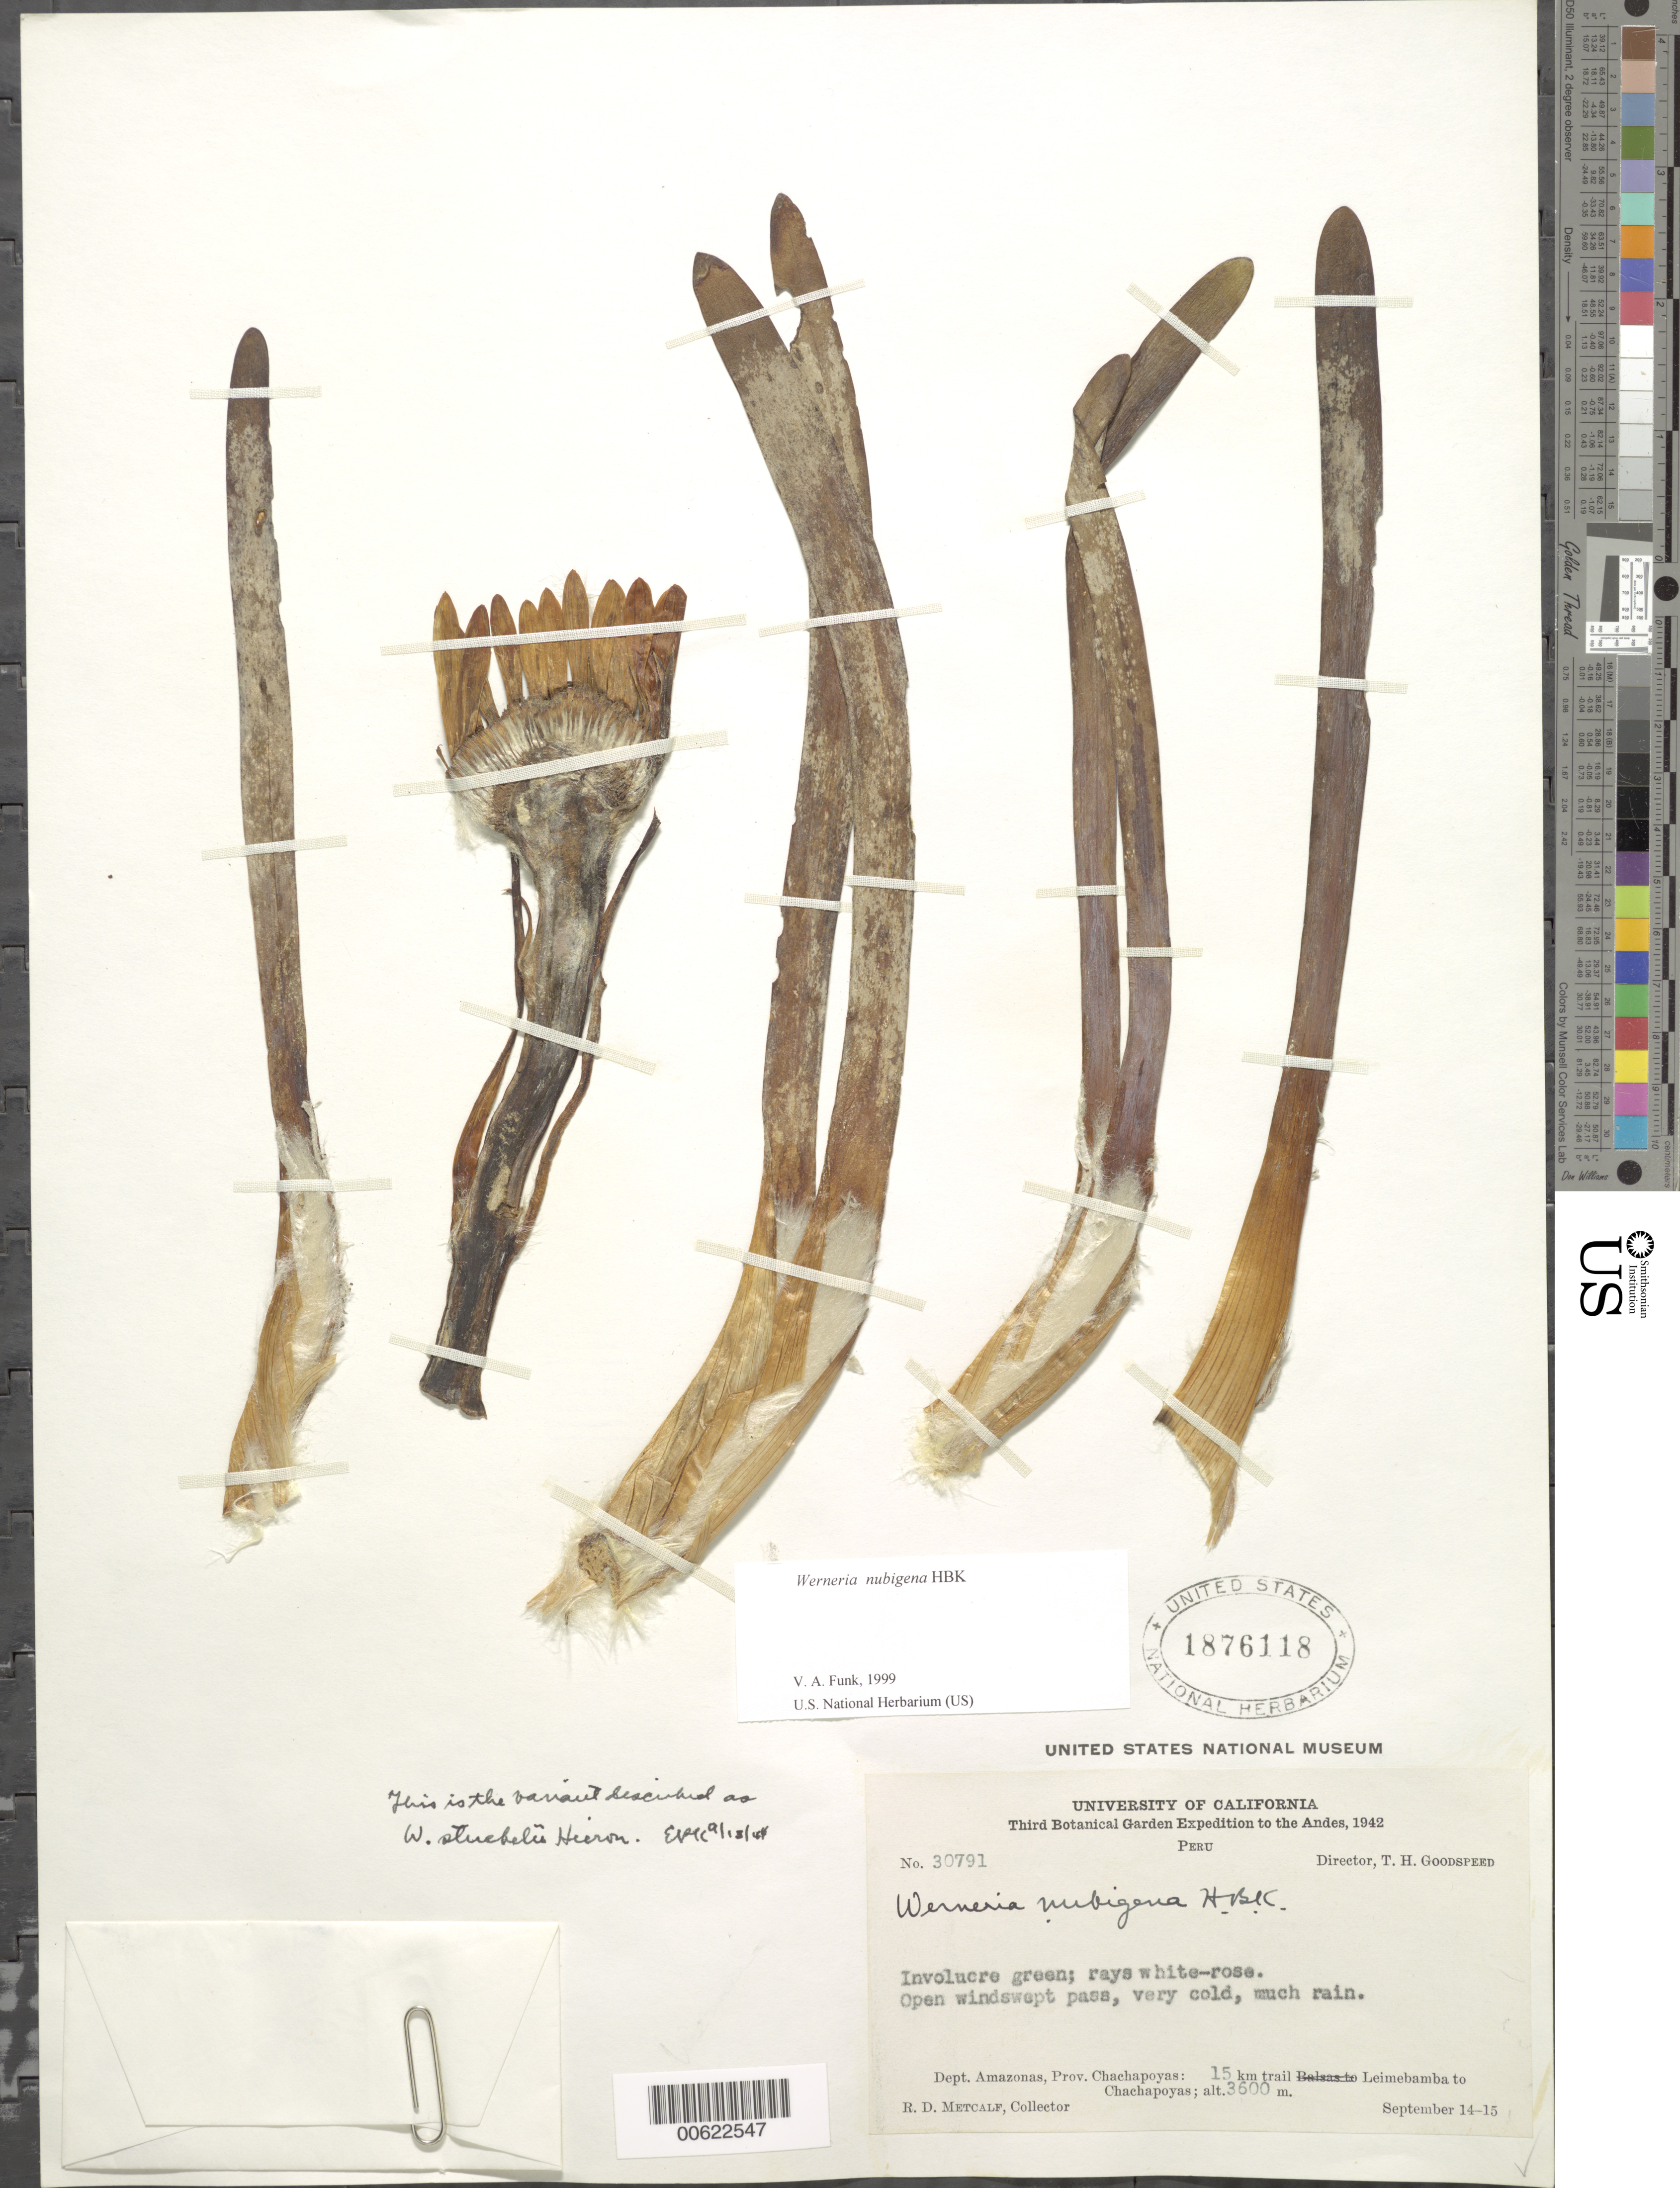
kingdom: Plantae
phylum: Tracheophyta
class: Magnoliopsida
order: Asterales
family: Asteraceae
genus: Werneria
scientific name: Werneria nubigena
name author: Kunth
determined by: Funk, Vicki A., (BOT), Smithsonian Institution - National Museum of Natural History (UNITED STATES)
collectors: R. D. Metcalf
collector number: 30791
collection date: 1942-09-14/1942-09-15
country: Peru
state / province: Amazonas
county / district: Chachapoyas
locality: Leimebamba to Chachapoyas, 15 km trail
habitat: Open windswept pass, very cold, much rain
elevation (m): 3600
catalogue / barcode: US 1876118